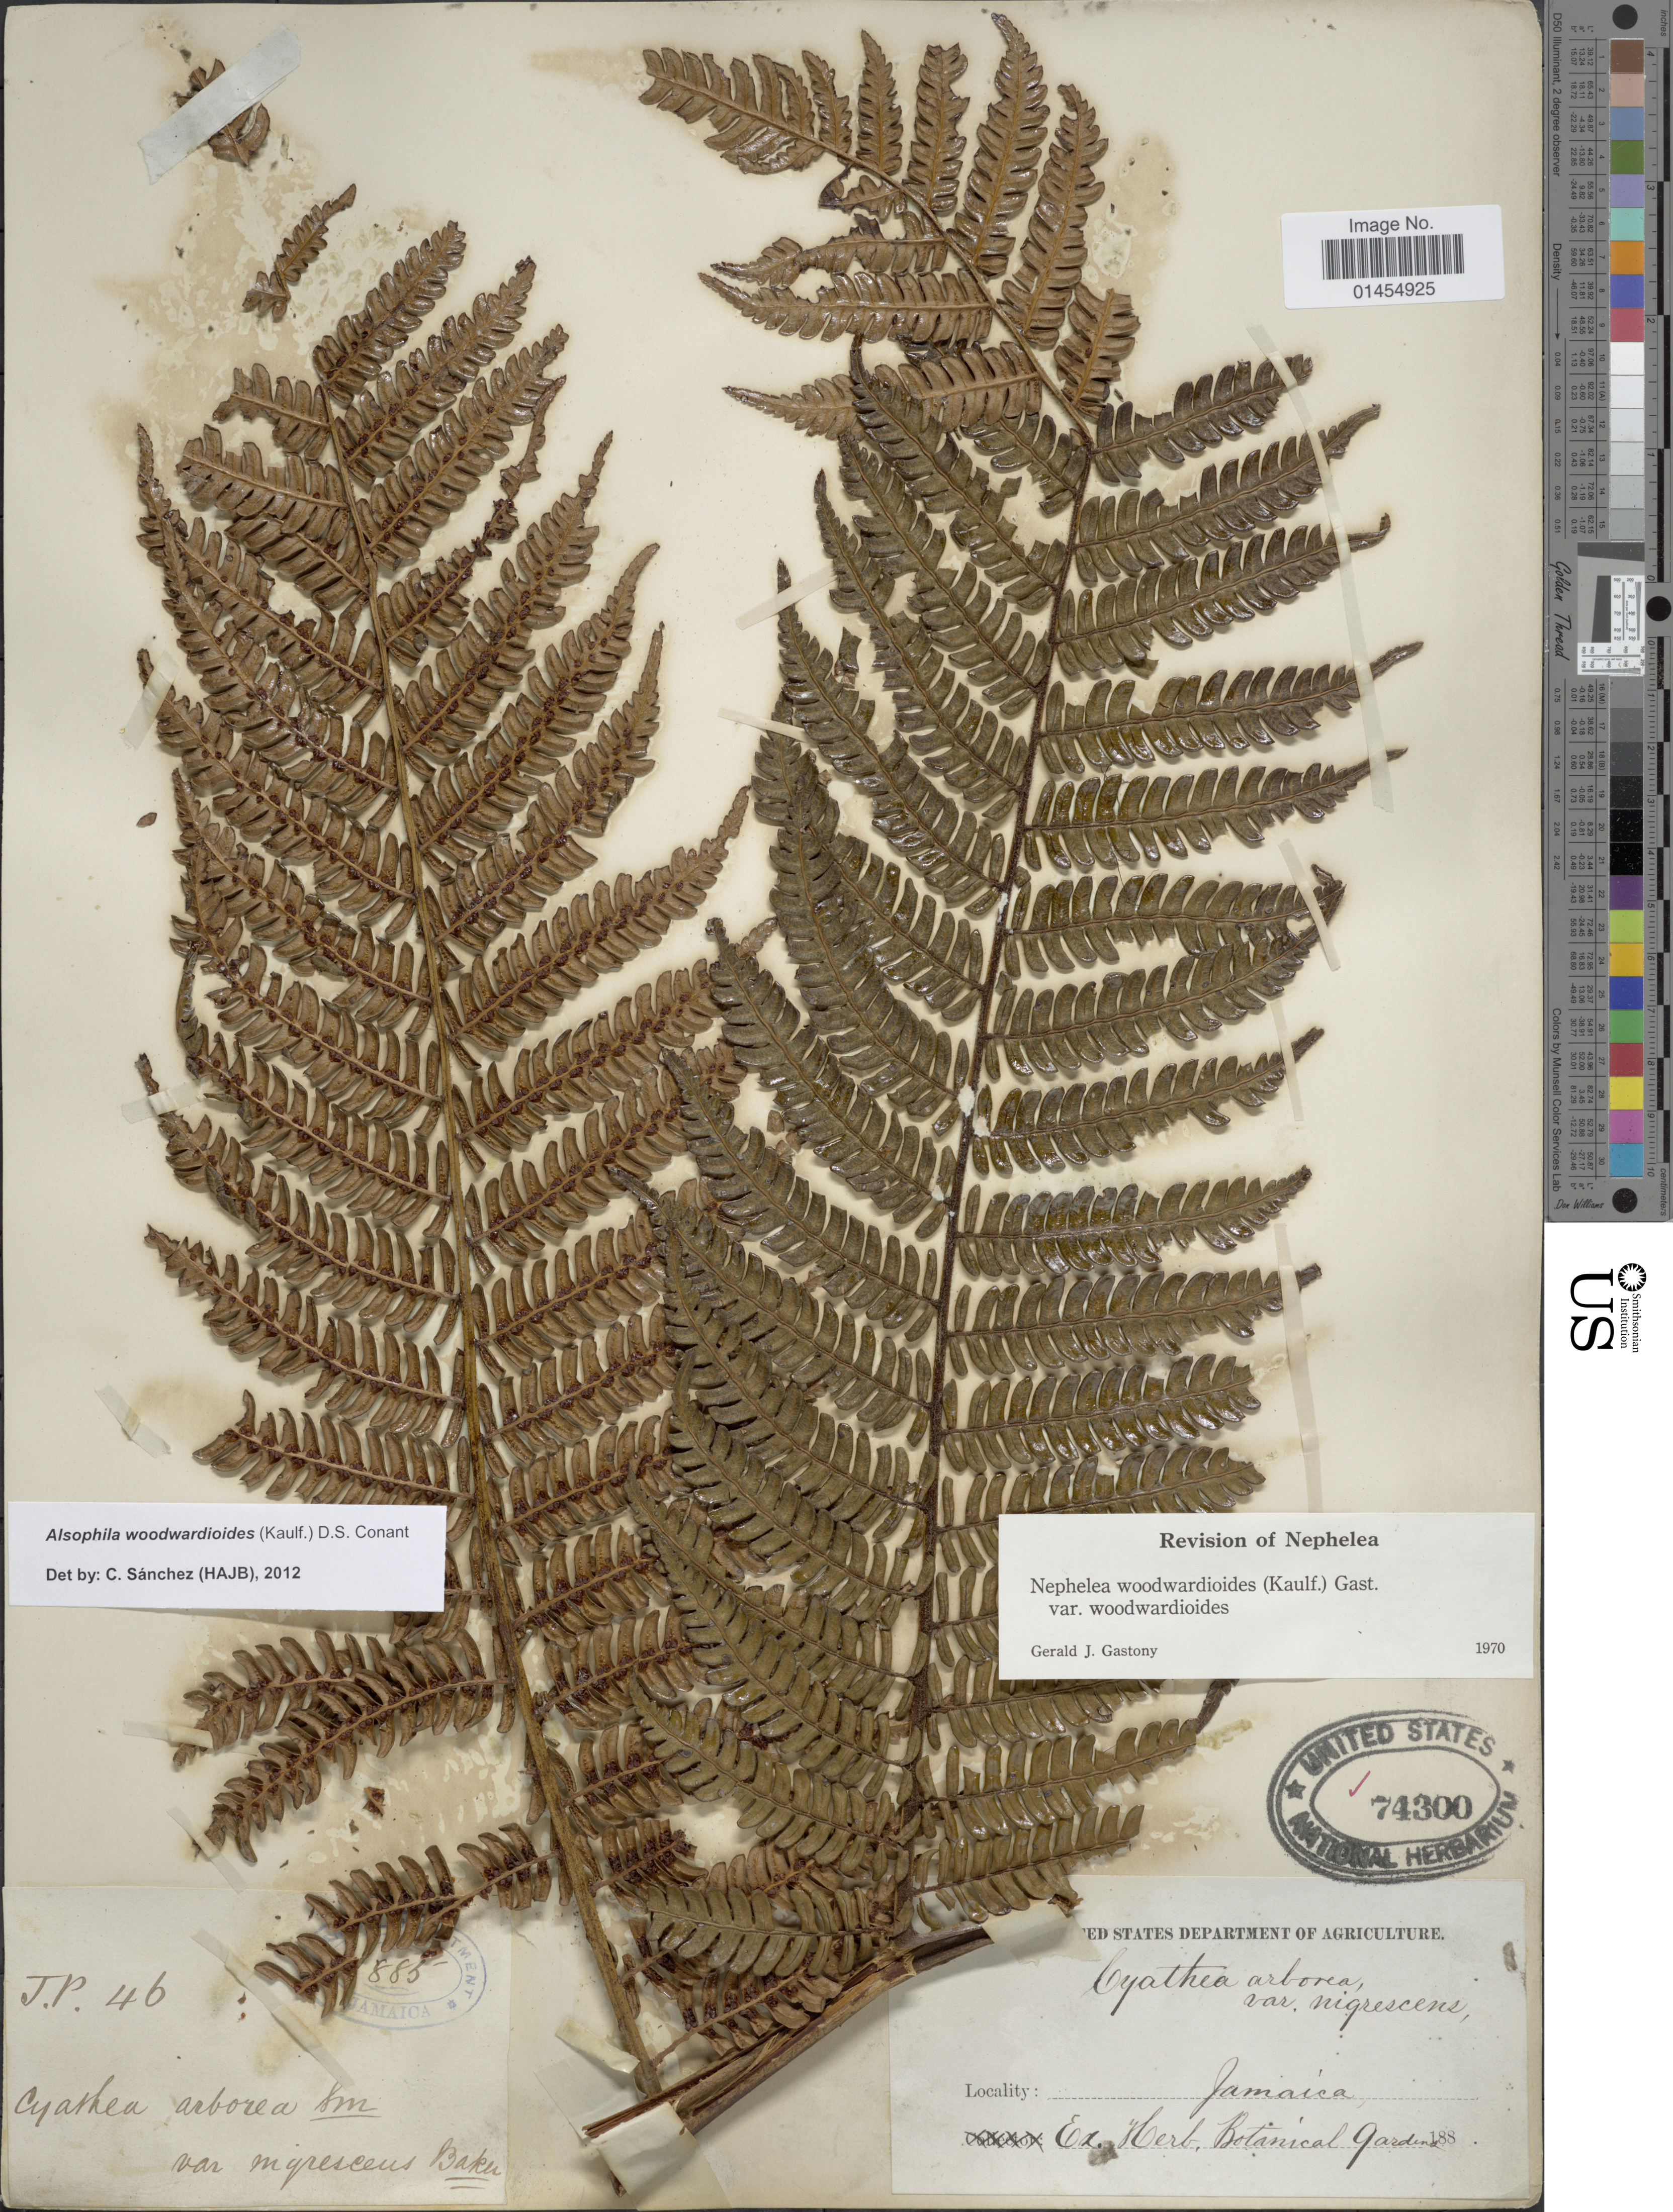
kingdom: Plantae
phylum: Tracheophyta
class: Polypodiopsida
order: Cyatheales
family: Cyatheaceae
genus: Alsophila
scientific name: Alsophila woodwardioides var. woodwardioides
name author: (Kaulf.) D.S. Conant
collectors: J.P.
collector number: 46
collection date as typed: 188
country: Jamaica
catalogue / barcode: US 74300